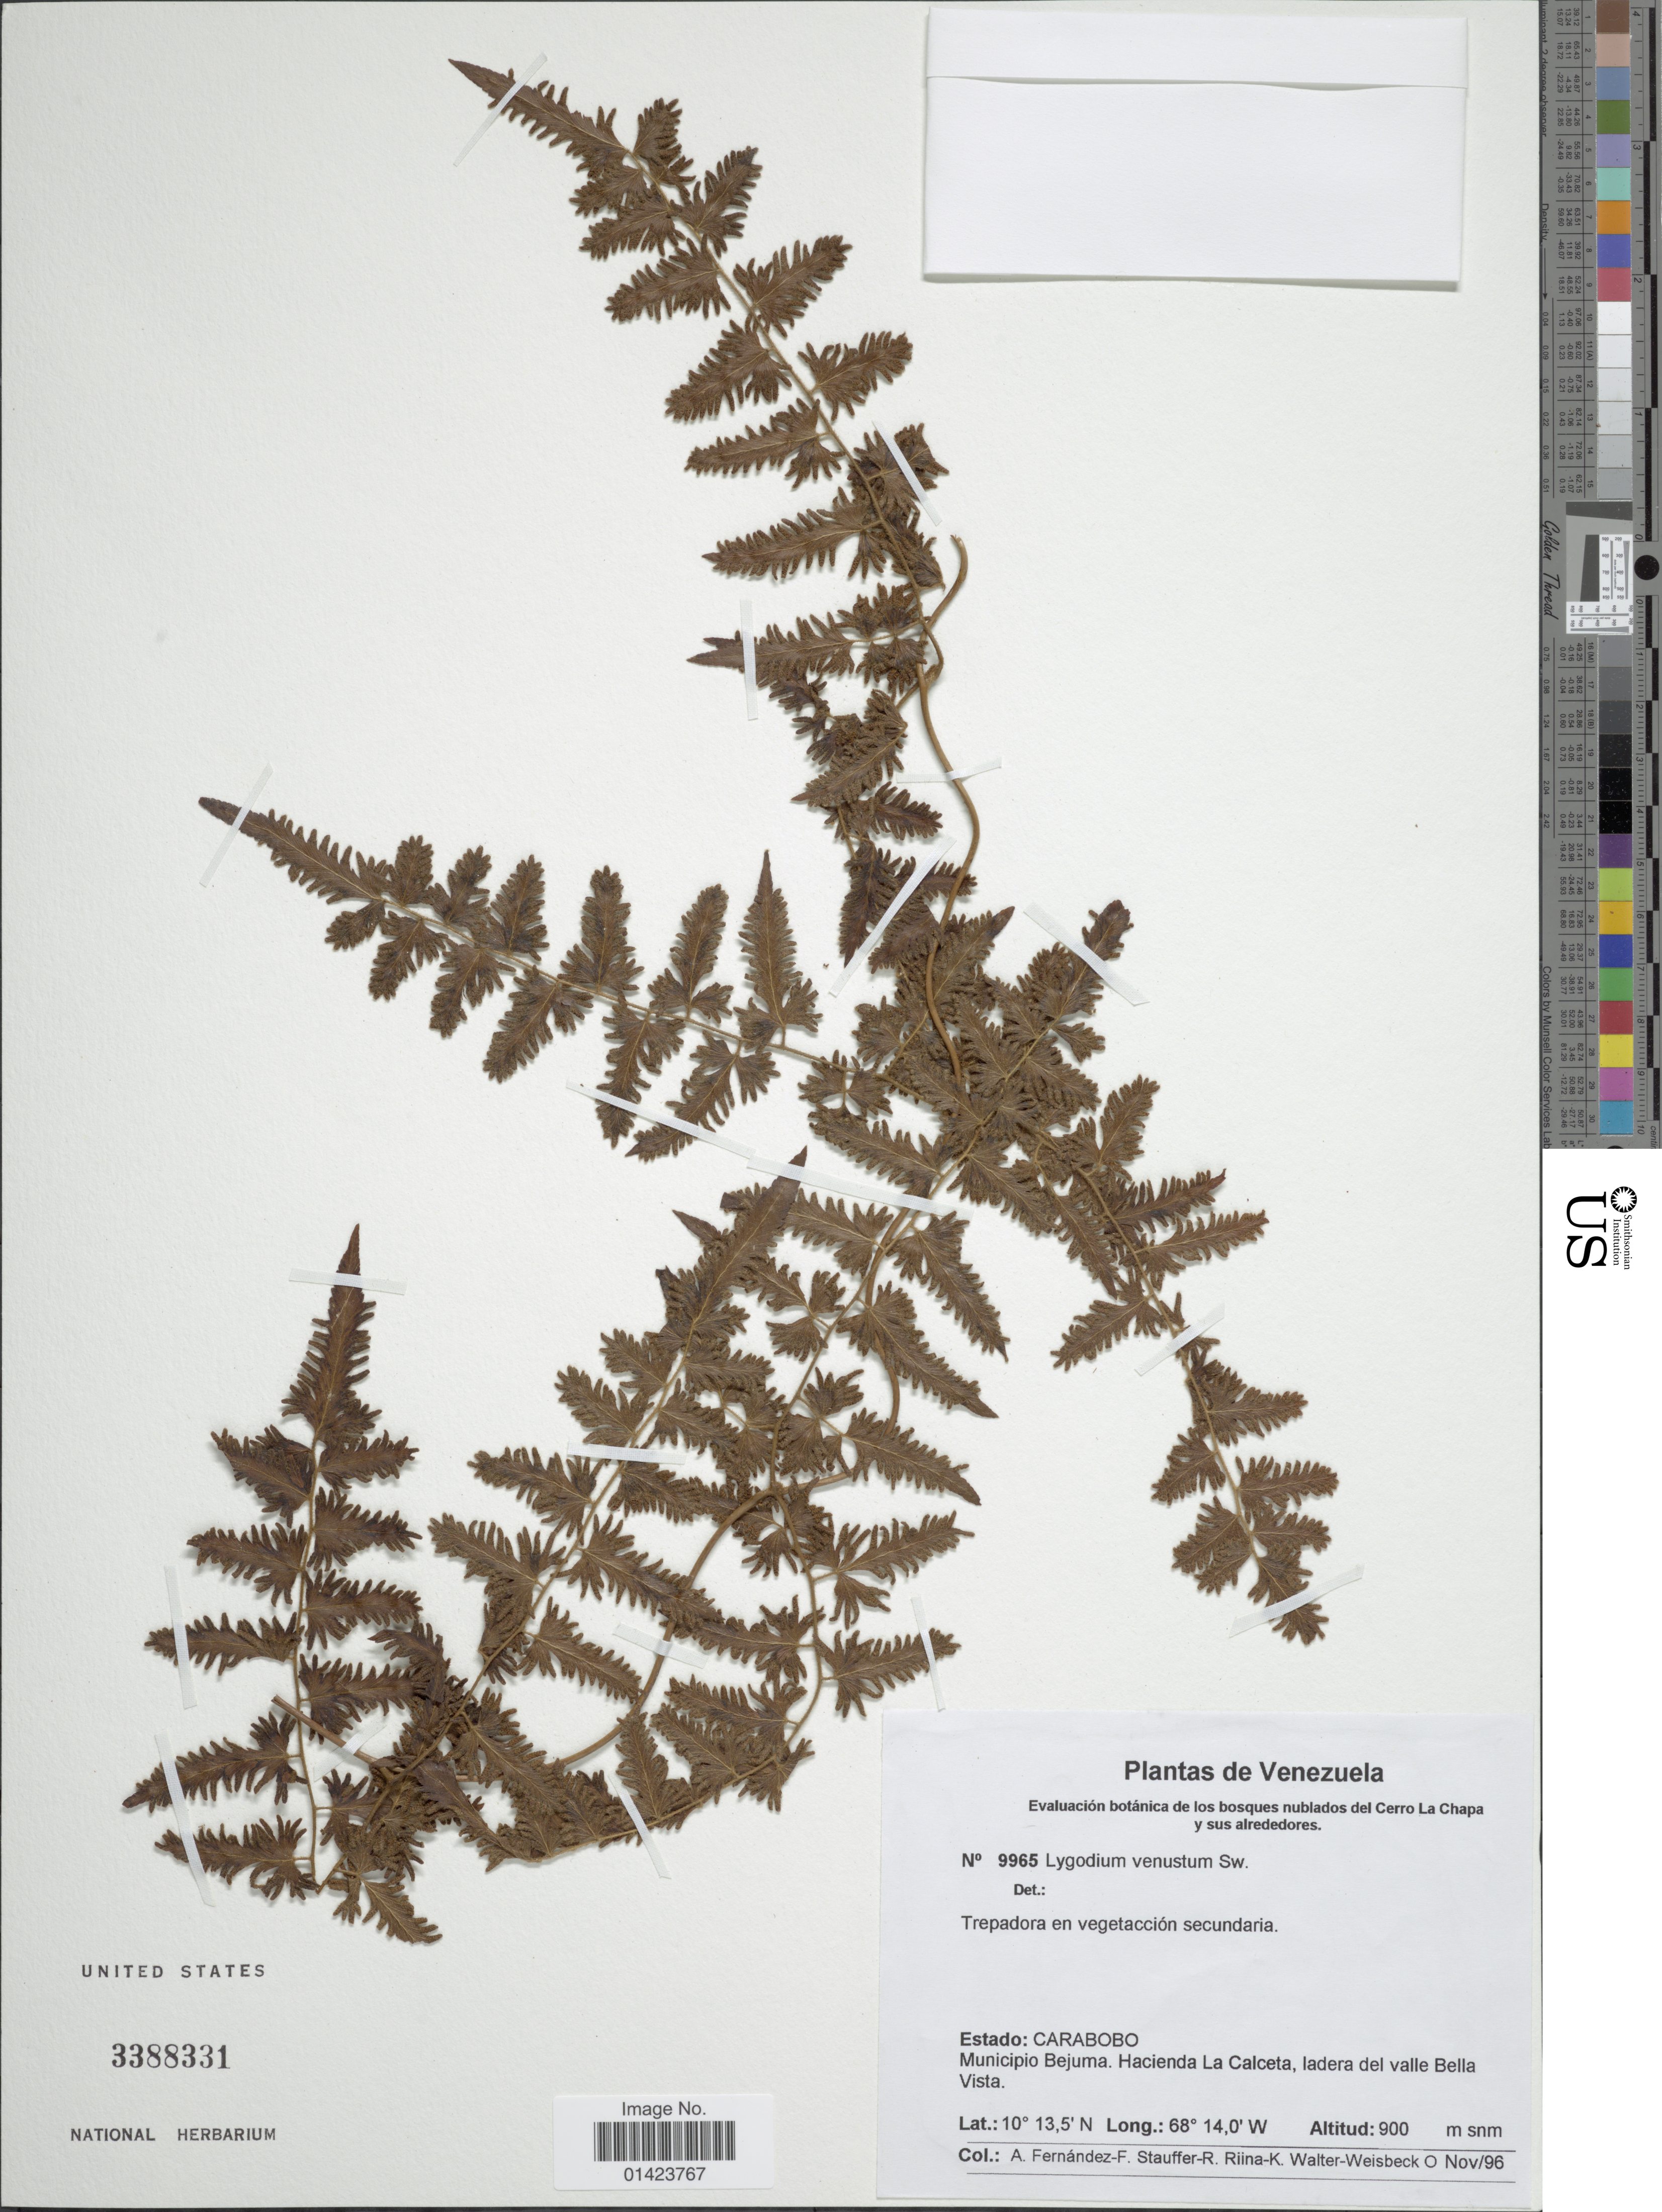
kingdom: Plantae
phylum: Tracheophyta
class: Polypodiopsida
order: Schizaeales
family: Lygodiaceae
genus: Lygodium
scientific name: Lygodium venustum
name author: Sw.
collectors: A. Fernández F., R. Stauffer, R. Riina & K. Walter-Weisbeck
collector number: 9965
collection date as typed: Transcribed d/m/y: /11/96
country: Venezuela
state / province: Carabobo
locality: Estado: Carabobo, Municipio Bejum, Hacienda La Calceta, ladera del valle Bella Vista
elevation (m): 900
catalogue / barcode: US 3388331